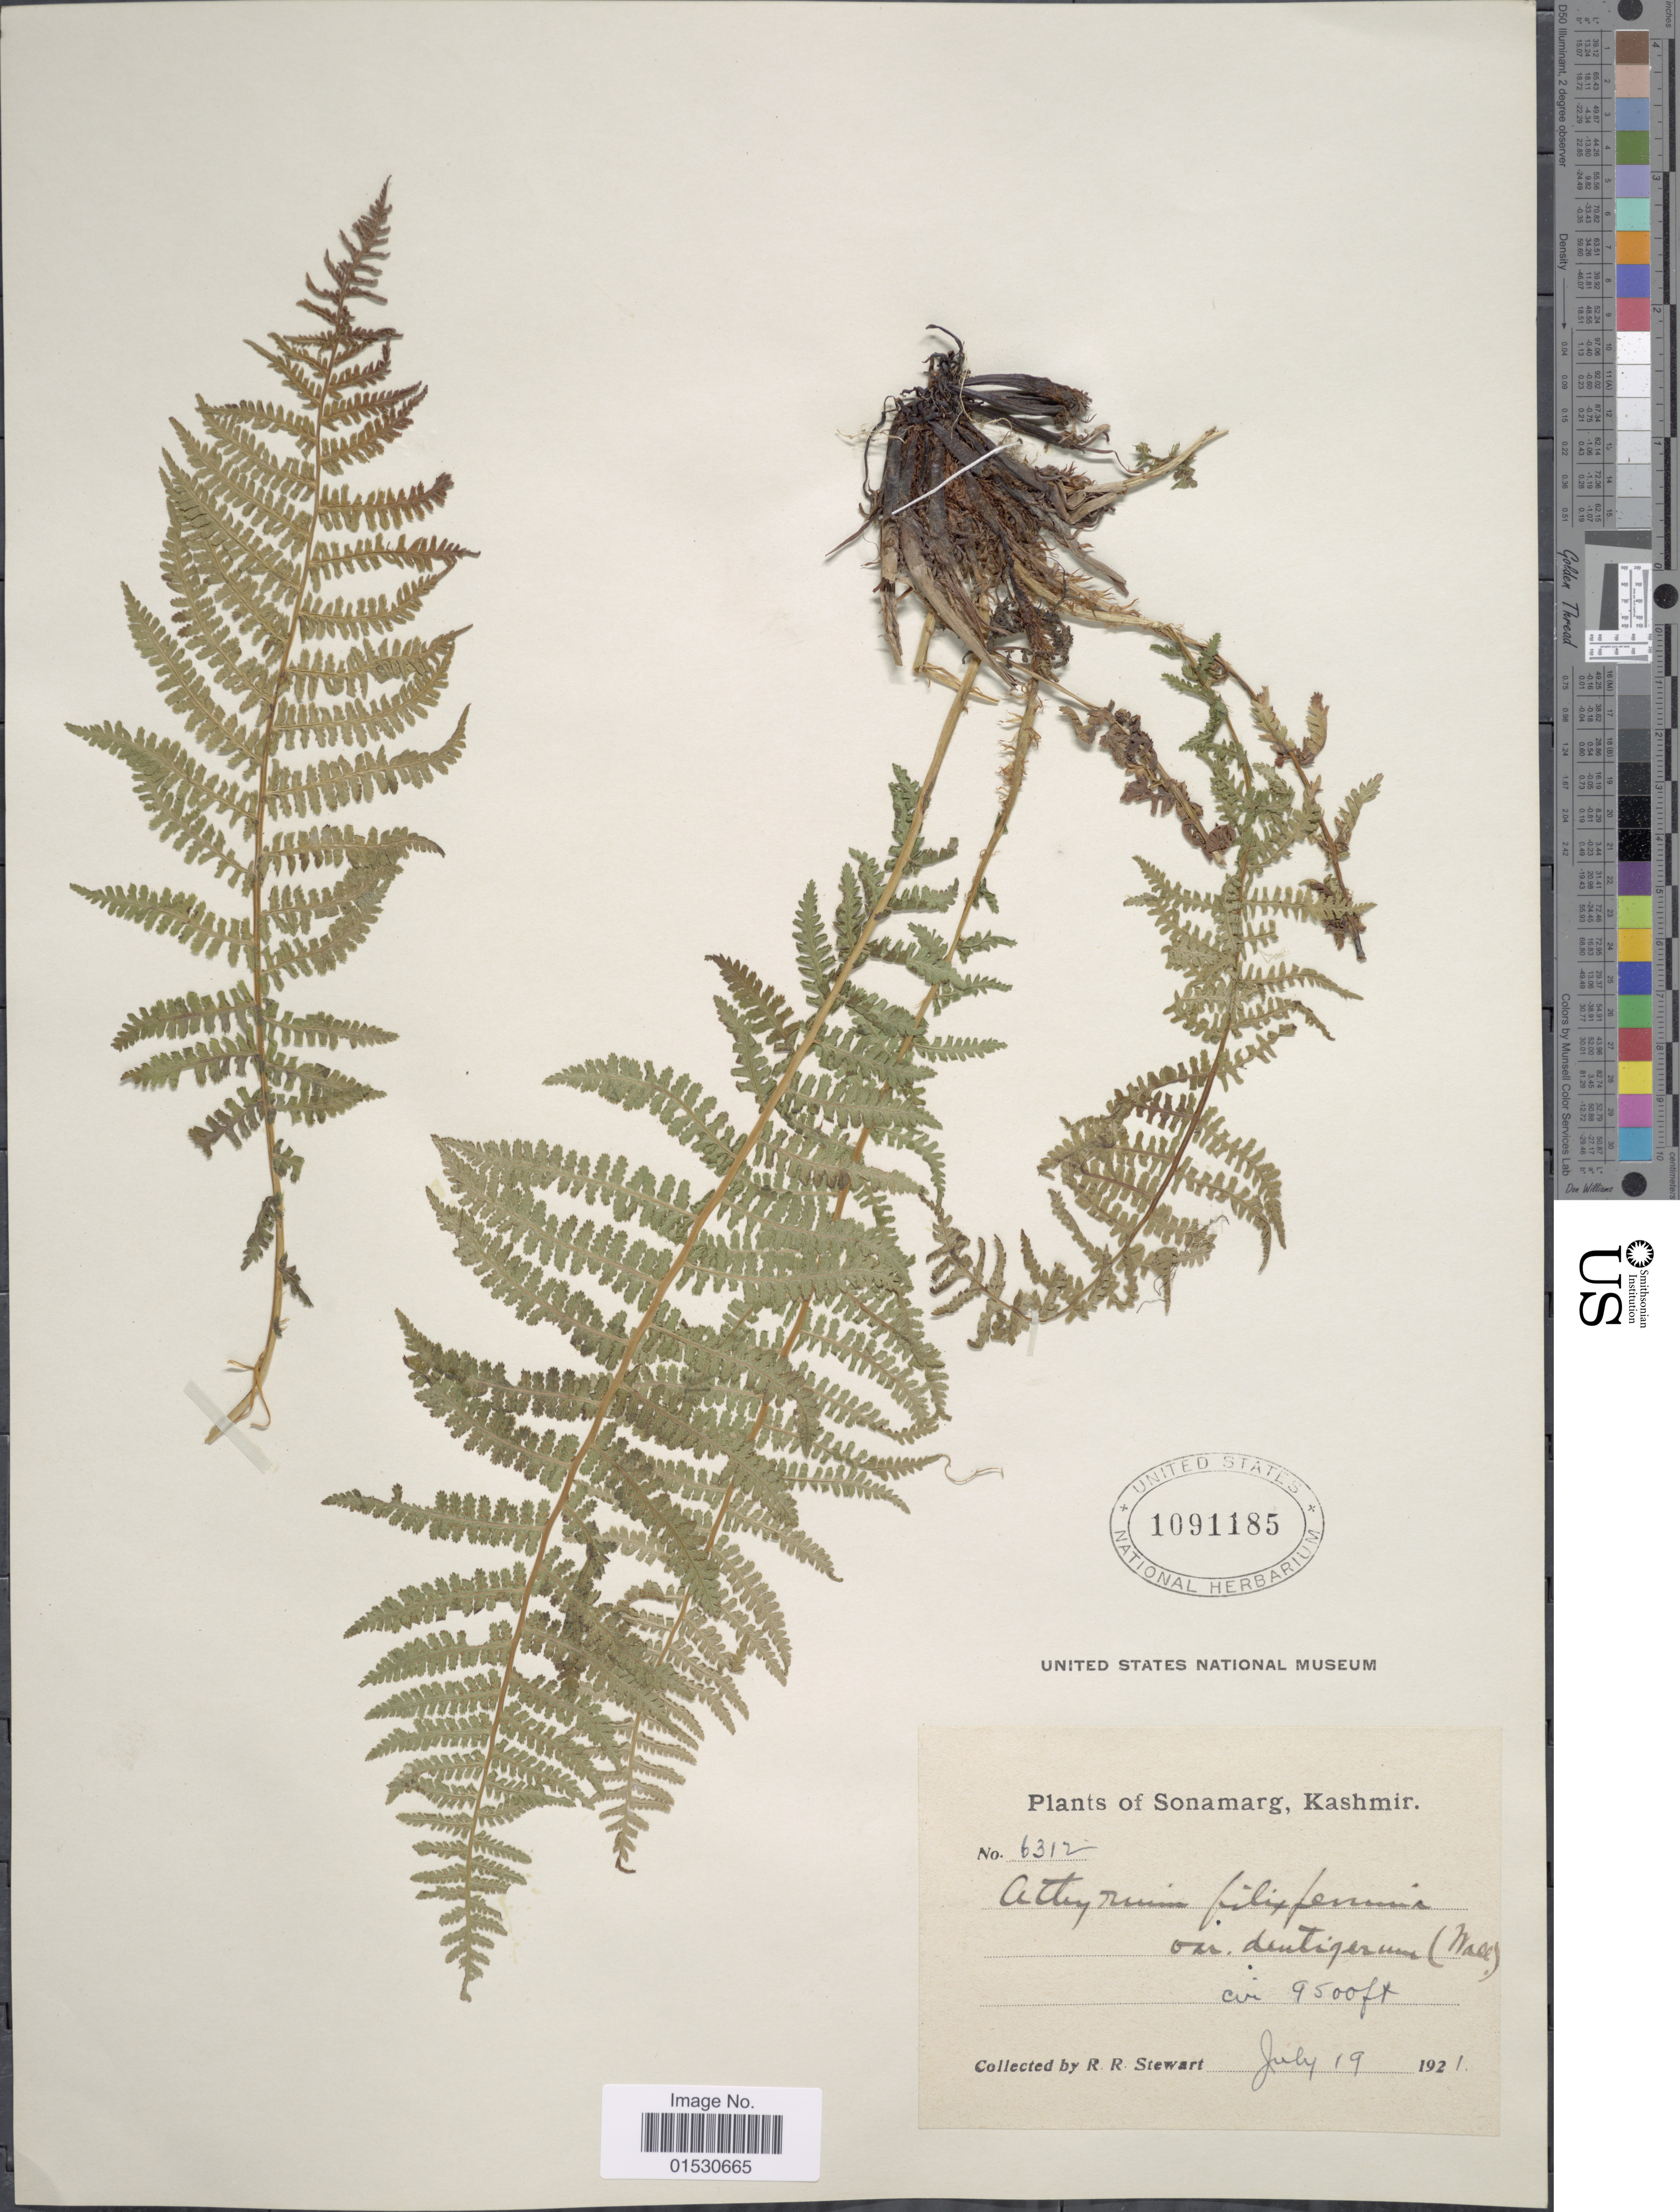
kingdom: Plantae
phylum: Tracheophyta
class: Polypodiopsida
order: Polypodiales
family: Athyriaceae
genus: Athyrium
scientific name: Athyrium filix-femina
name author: (L.) Roth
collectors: R. R. Stewart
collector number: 6312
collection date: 1921-07-19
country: India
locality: Kashmir, Sonamarg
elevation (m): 2896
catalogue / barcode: US 1091185